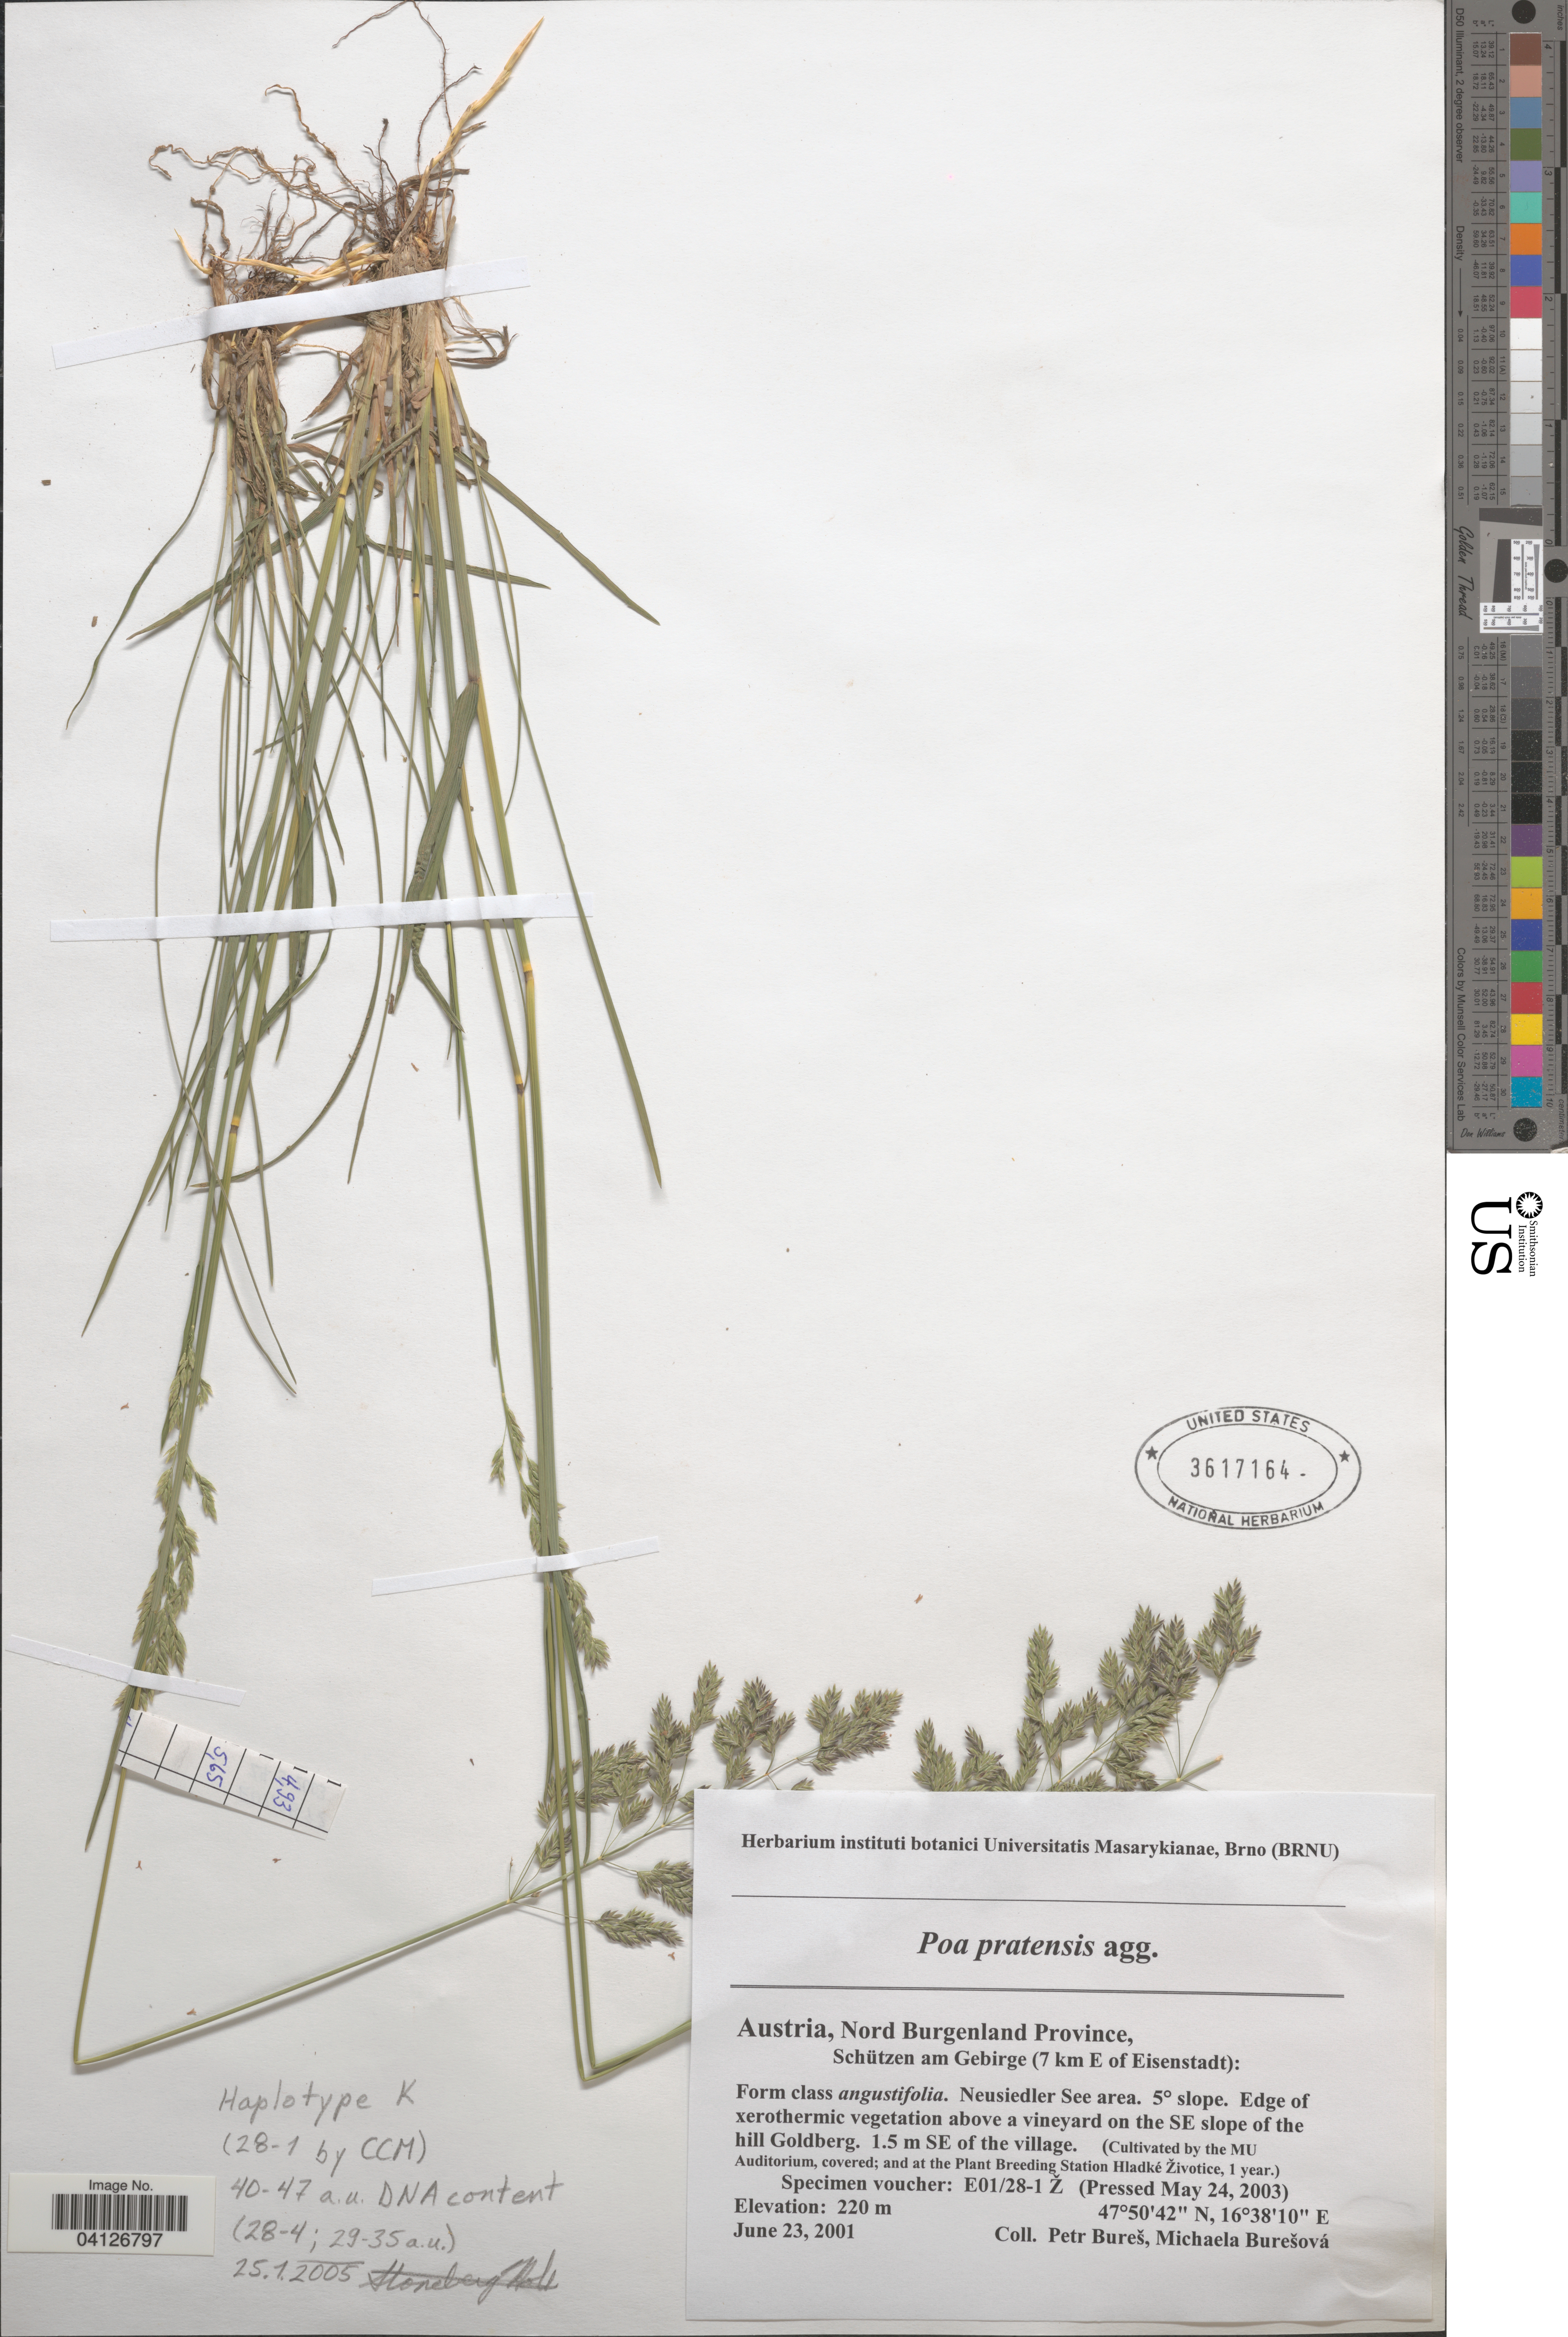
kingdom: Plantae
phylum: Tracheophyta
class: Liliopsida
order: Poales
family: Poaceae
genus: Poa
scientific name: Poa pratensis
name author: L.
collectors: Ex herb. instituti botanici Universitatis Masarykianae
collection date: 2003-05-24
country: Czechia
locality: By the MU Auditorium, covered; and at the Plant Breeding Station Hladké Životice, 1 year.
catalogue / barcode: US 3617164